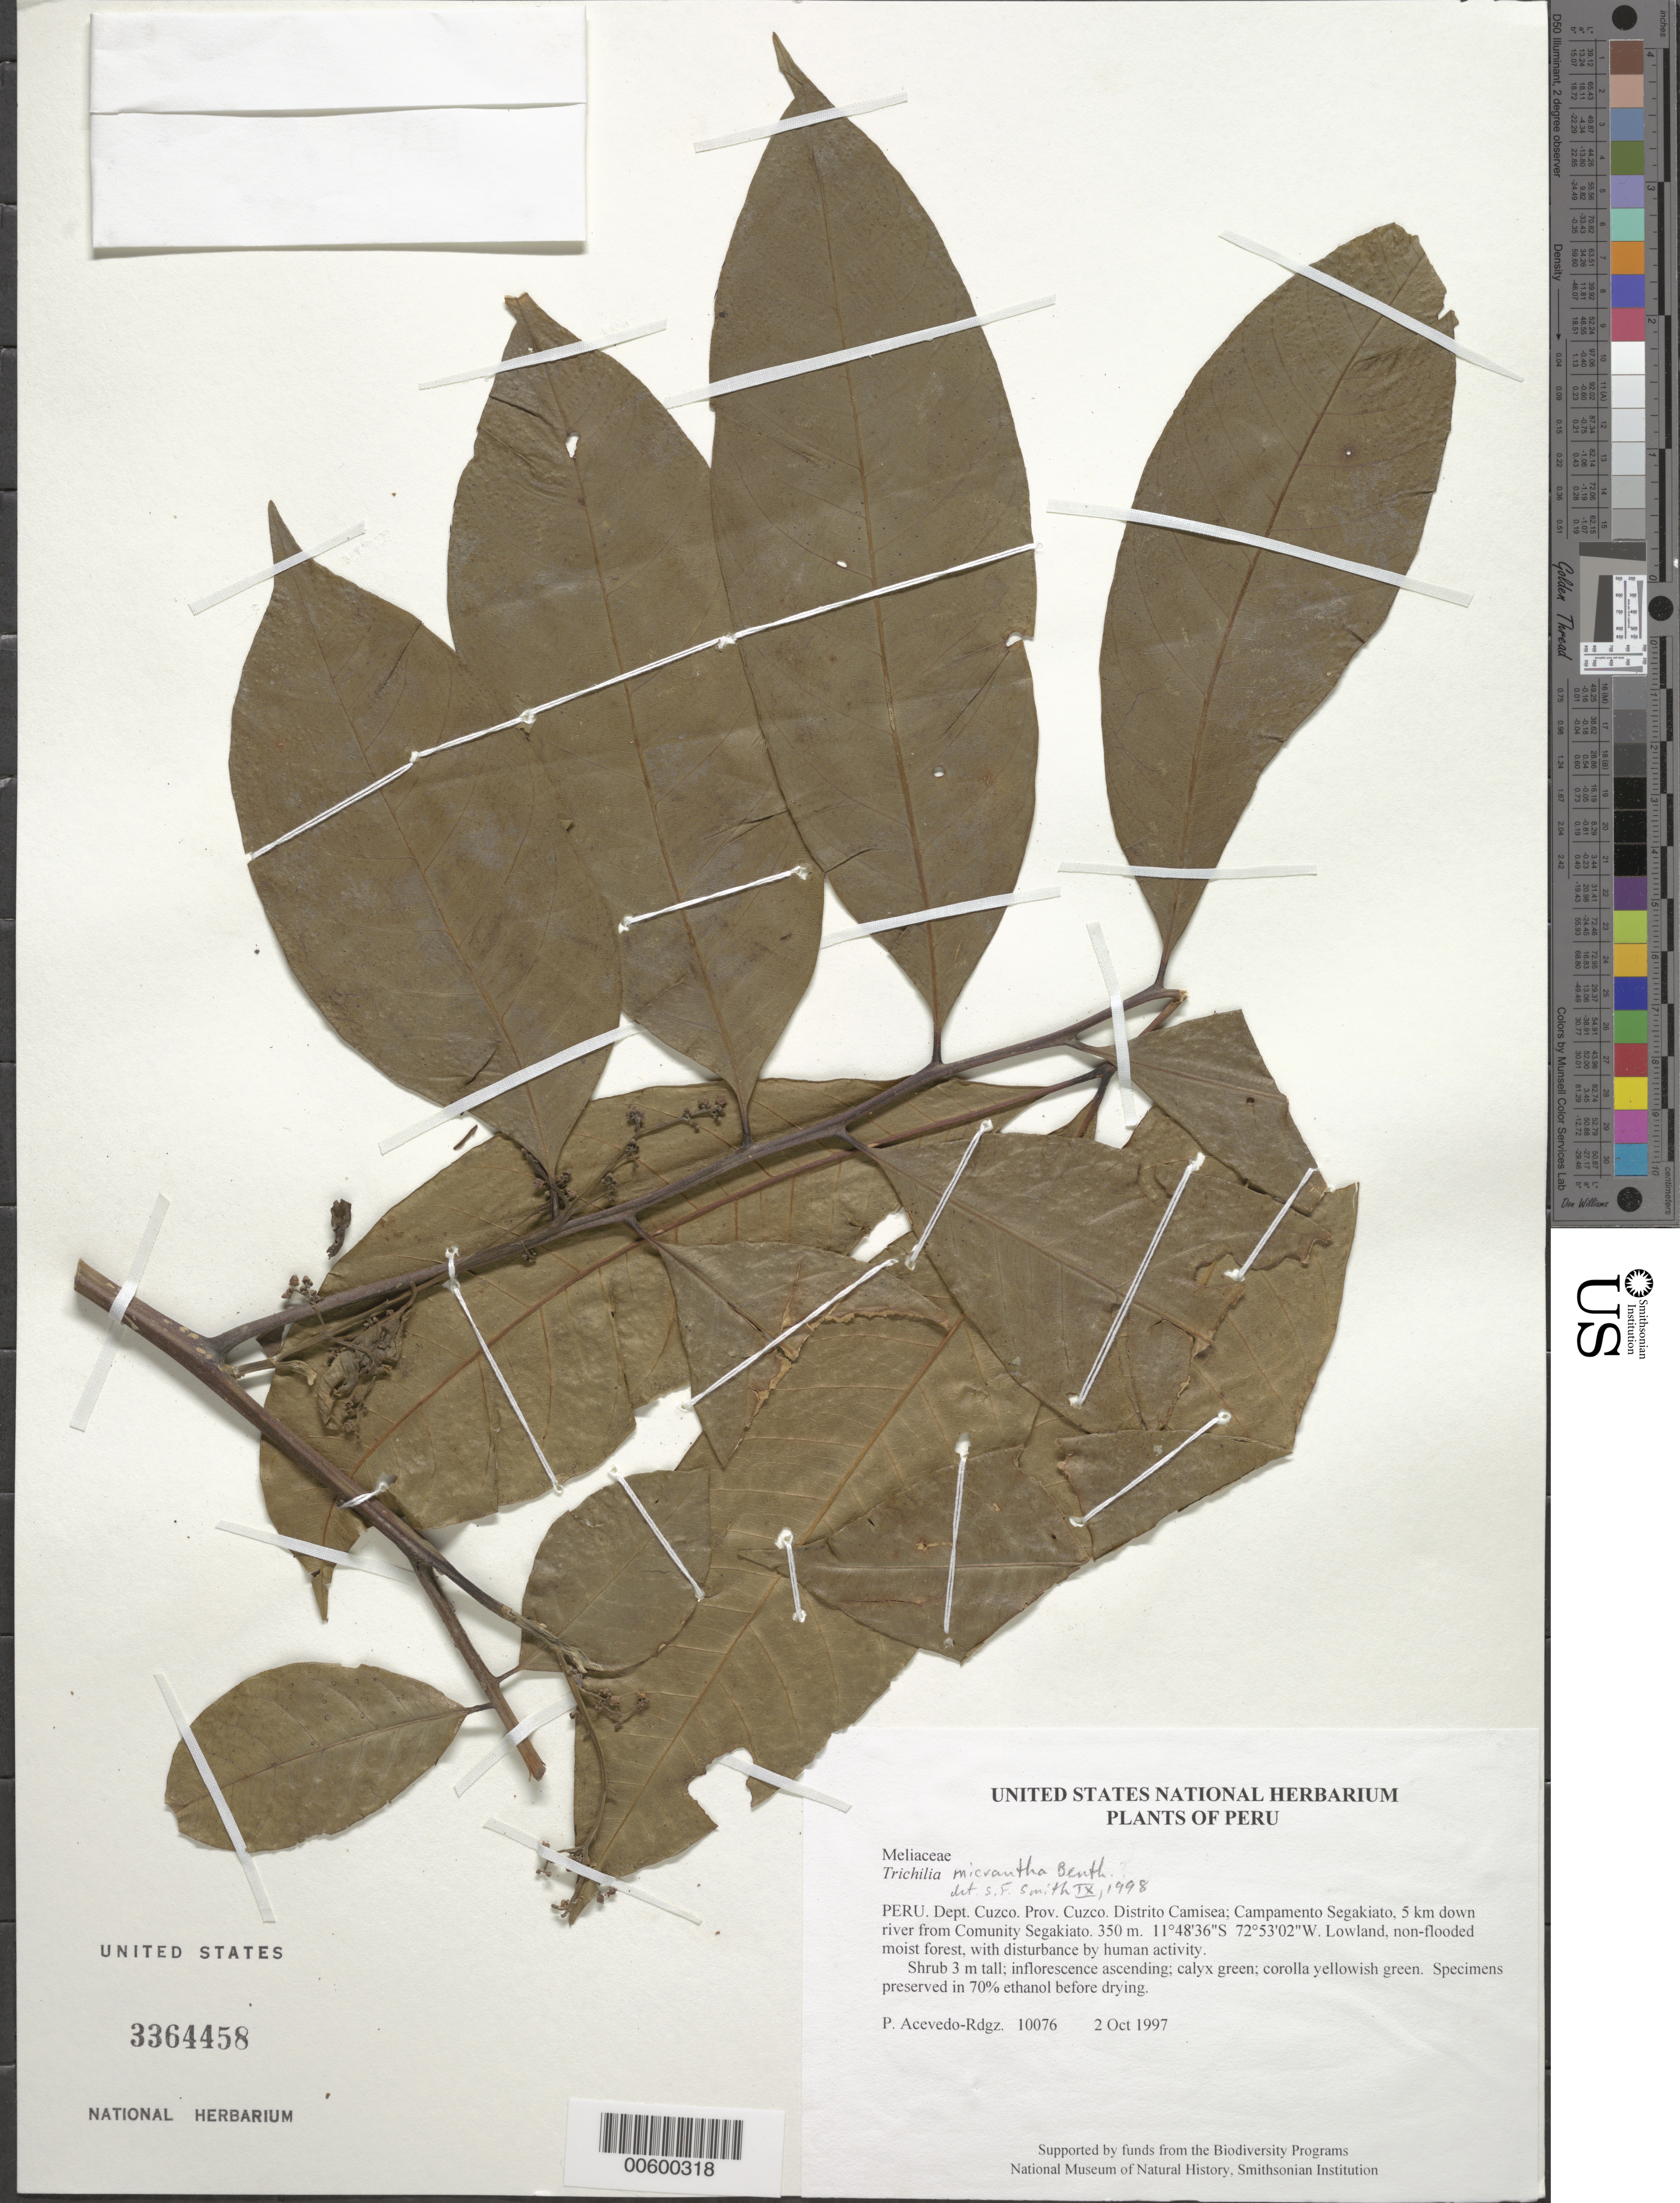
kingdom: Plantae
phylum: Tracheophyta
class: Magnoliopsida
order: Sapindales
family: Meliaceae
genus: Trichilia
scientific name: Trichilia micrantha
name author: Benth.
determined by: Smith, Stephen F., (US), NMNH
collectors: P. Acevedo-Rodr.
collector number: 10076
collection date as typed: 02 Oct 1997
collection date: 1997-10-02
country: Peru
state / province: Cusco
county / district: Cusco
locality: Distrito Camisea; Campamento Segakiato, 5 km down river from Comunity Segakiato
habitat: Lowland, non-flooded moist forest, with disturbance by human activity.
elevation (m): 350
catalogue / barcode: US 3364458